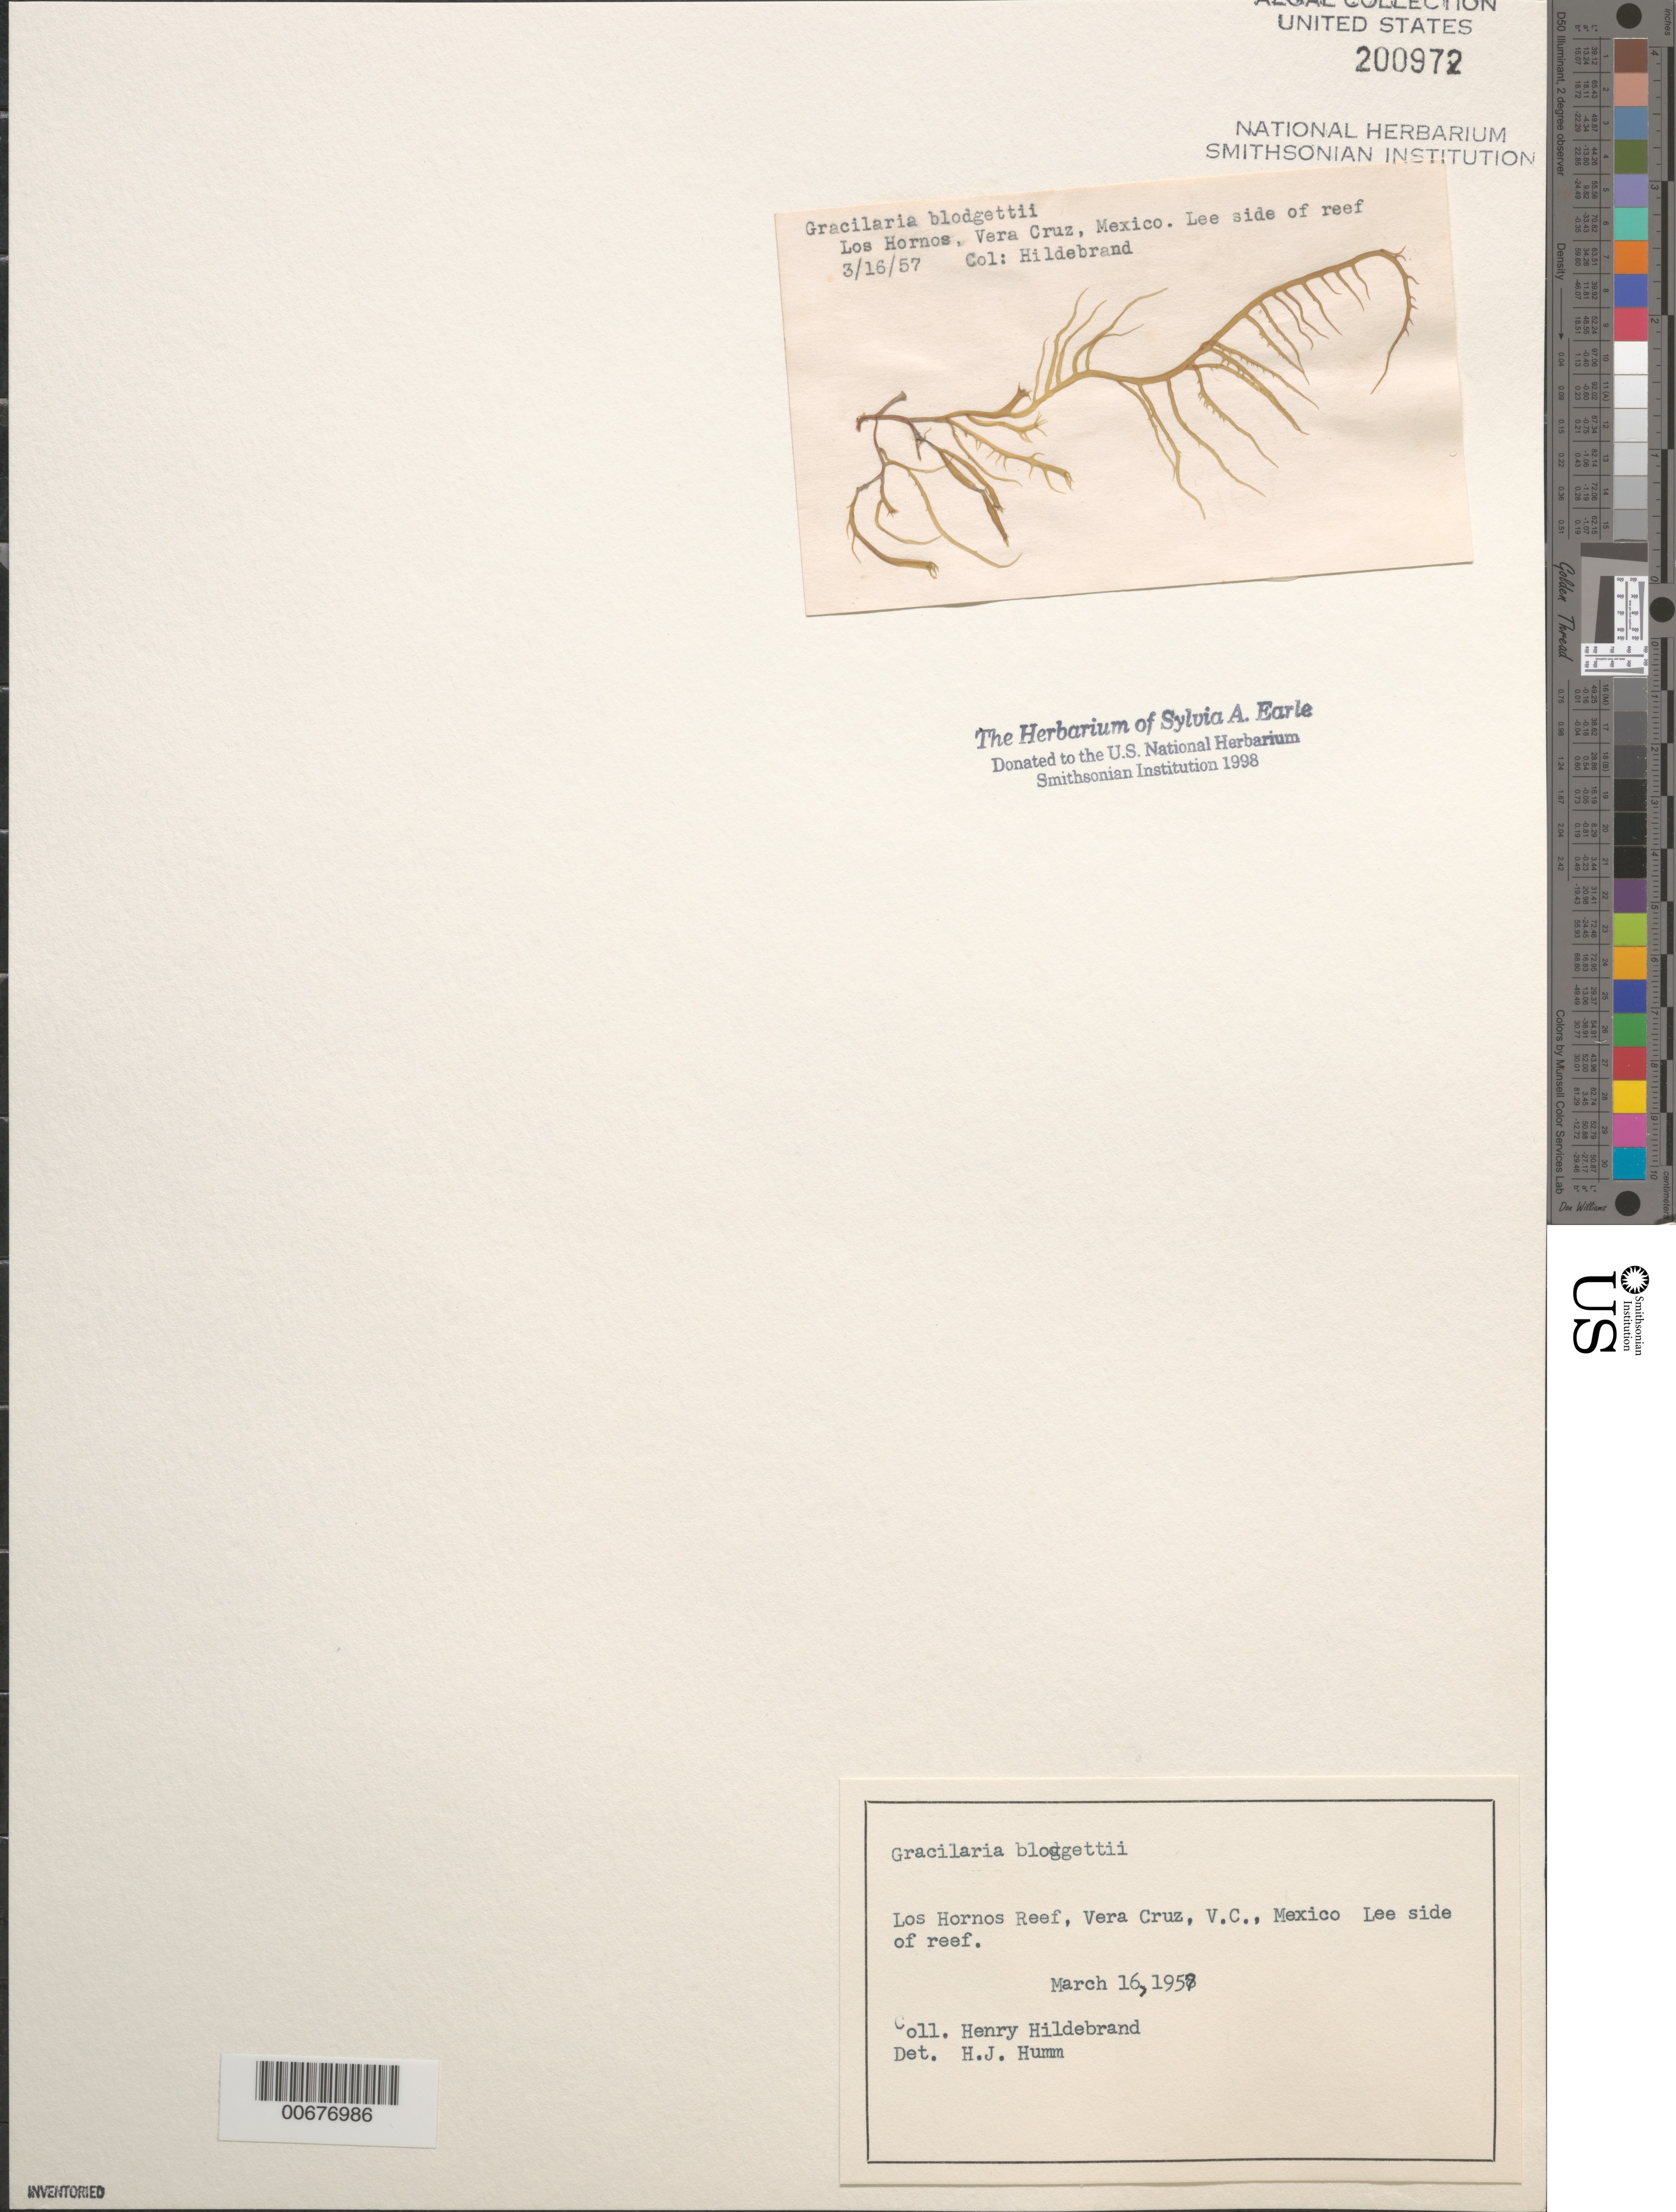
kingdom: Plantae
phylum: Rhodophyta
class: Florideophyceae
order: Gracilariales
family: Gracilariaceae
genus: Gracilaria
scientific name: Gracilaria blodgettii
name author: Harv.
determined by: Humm, Harold J.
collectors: H. Hildebrand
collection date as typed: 16 Mar 1957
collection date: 1957-03-16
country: Mexico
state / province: Veracruz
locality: Los Hornos Reef, Veracruz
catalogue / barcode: US 200972